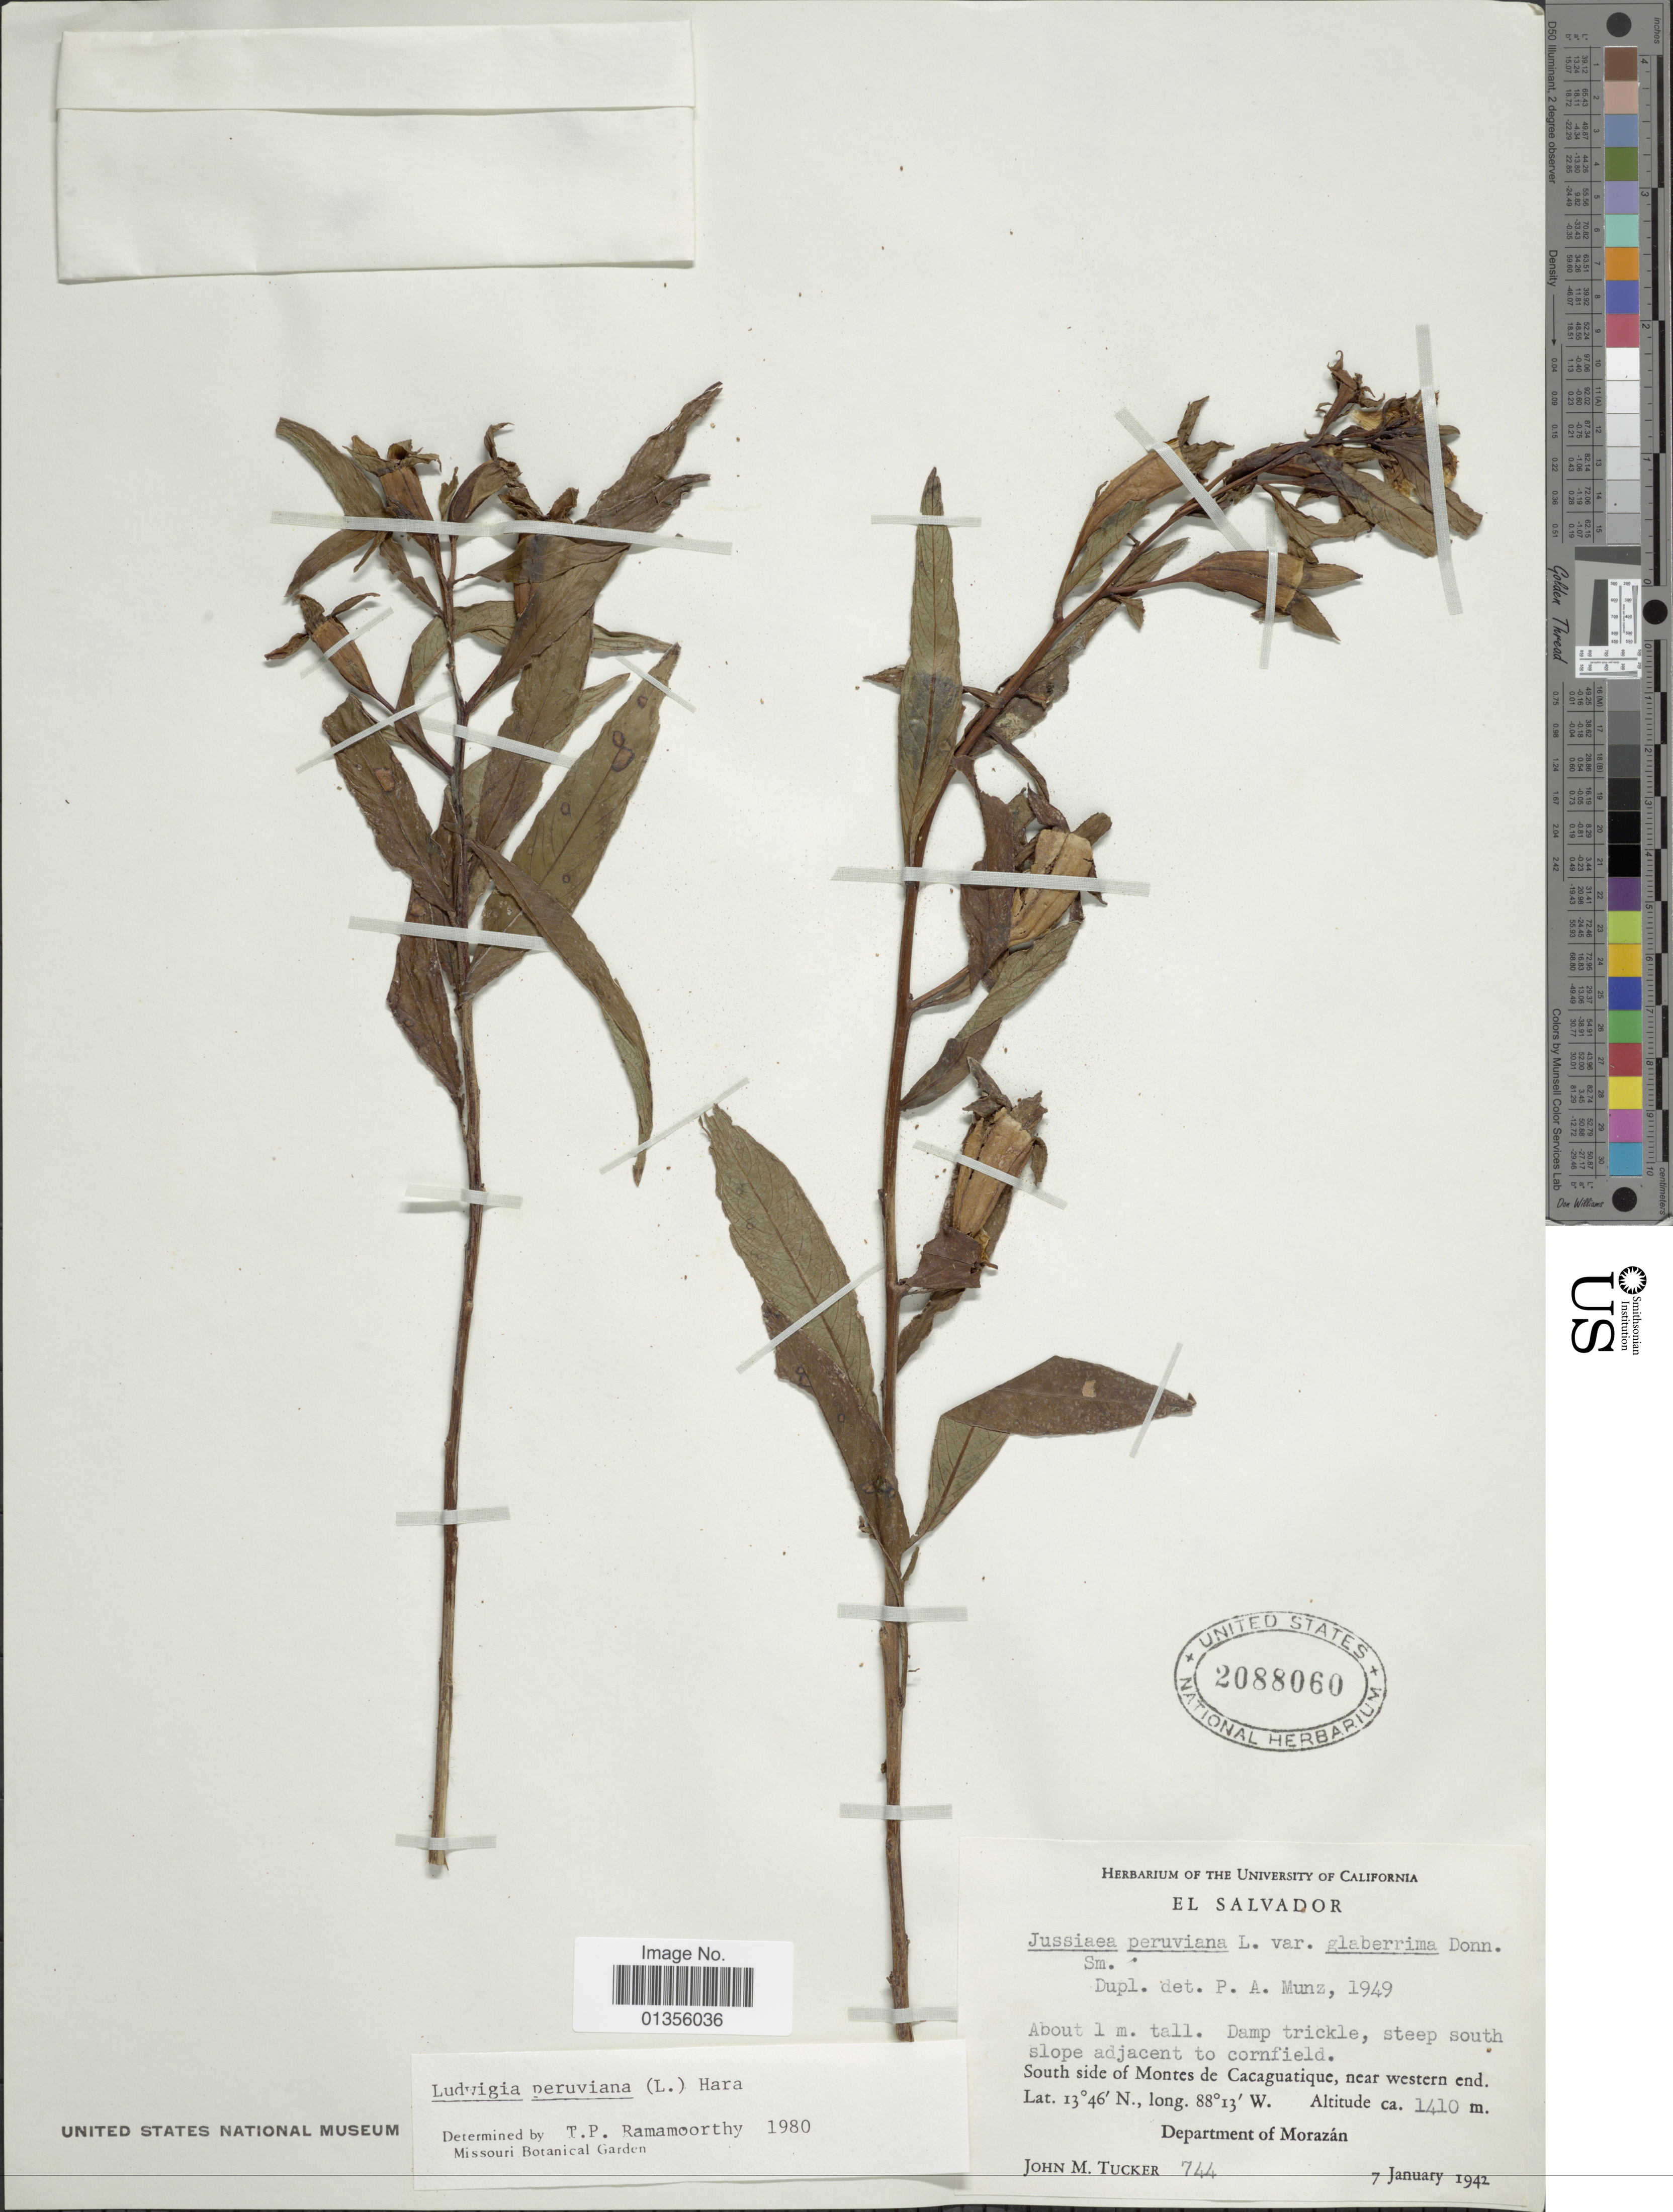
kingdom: Plantae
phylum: Tracheophyta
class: Magnoliopsida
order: Myrtales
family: Onagraceae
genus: Ludwigia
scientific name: Ludwigia peruviana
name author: (L.) H. Hara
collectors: J. M. Tucker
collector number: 744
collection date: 1942-01-07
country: El Salvador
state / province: Morazan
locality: South side of Montes de Cacaguatique, near western end. Department of Morazán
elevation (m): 1410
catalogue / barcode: US 2088060